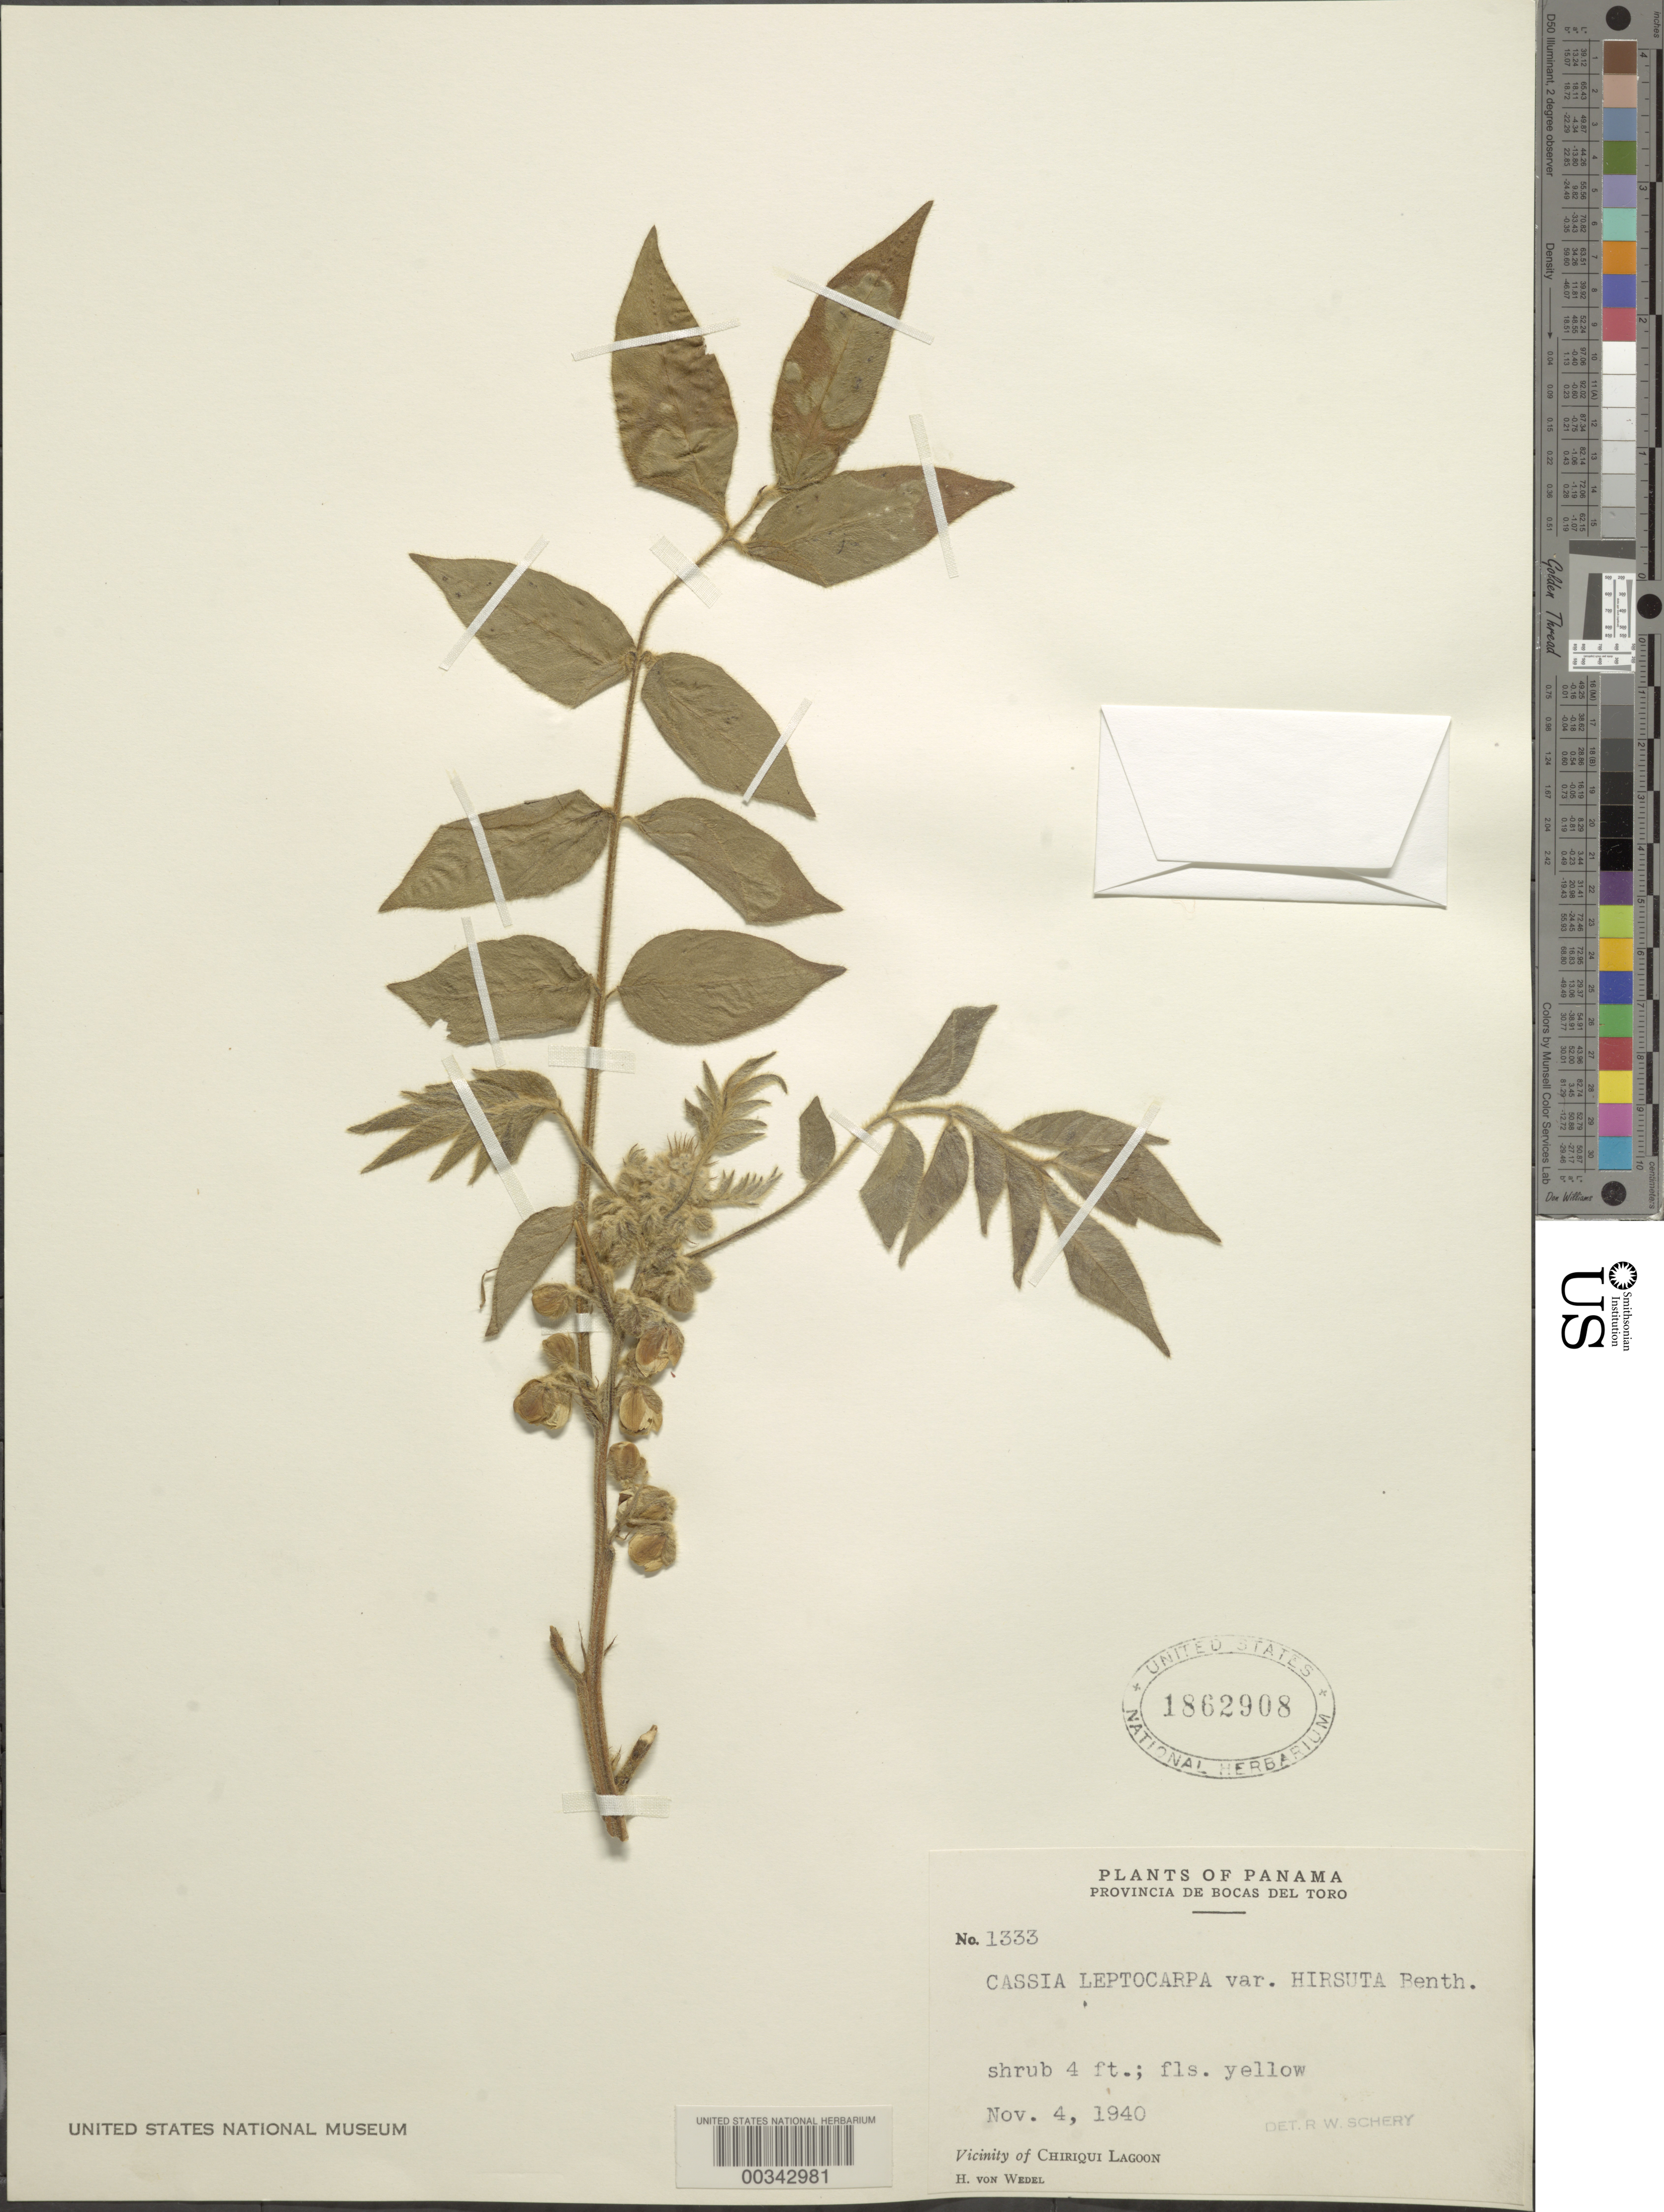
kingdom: Plantae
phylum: Tracheophyta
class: Magnoliopsida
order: Fabales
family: Fabaceae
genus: Senna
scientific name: Senna hirsuta var. leptocarpa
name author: (Benth.) H.S. Irwin & Barneby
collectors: H. von Wedel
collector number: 1333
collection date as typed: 04 Nov 1940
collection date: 1940-11-04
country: Panama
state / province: Bocas del Toro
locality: Vicinity of Chiriquí Lagoon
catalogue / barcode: US 1862908